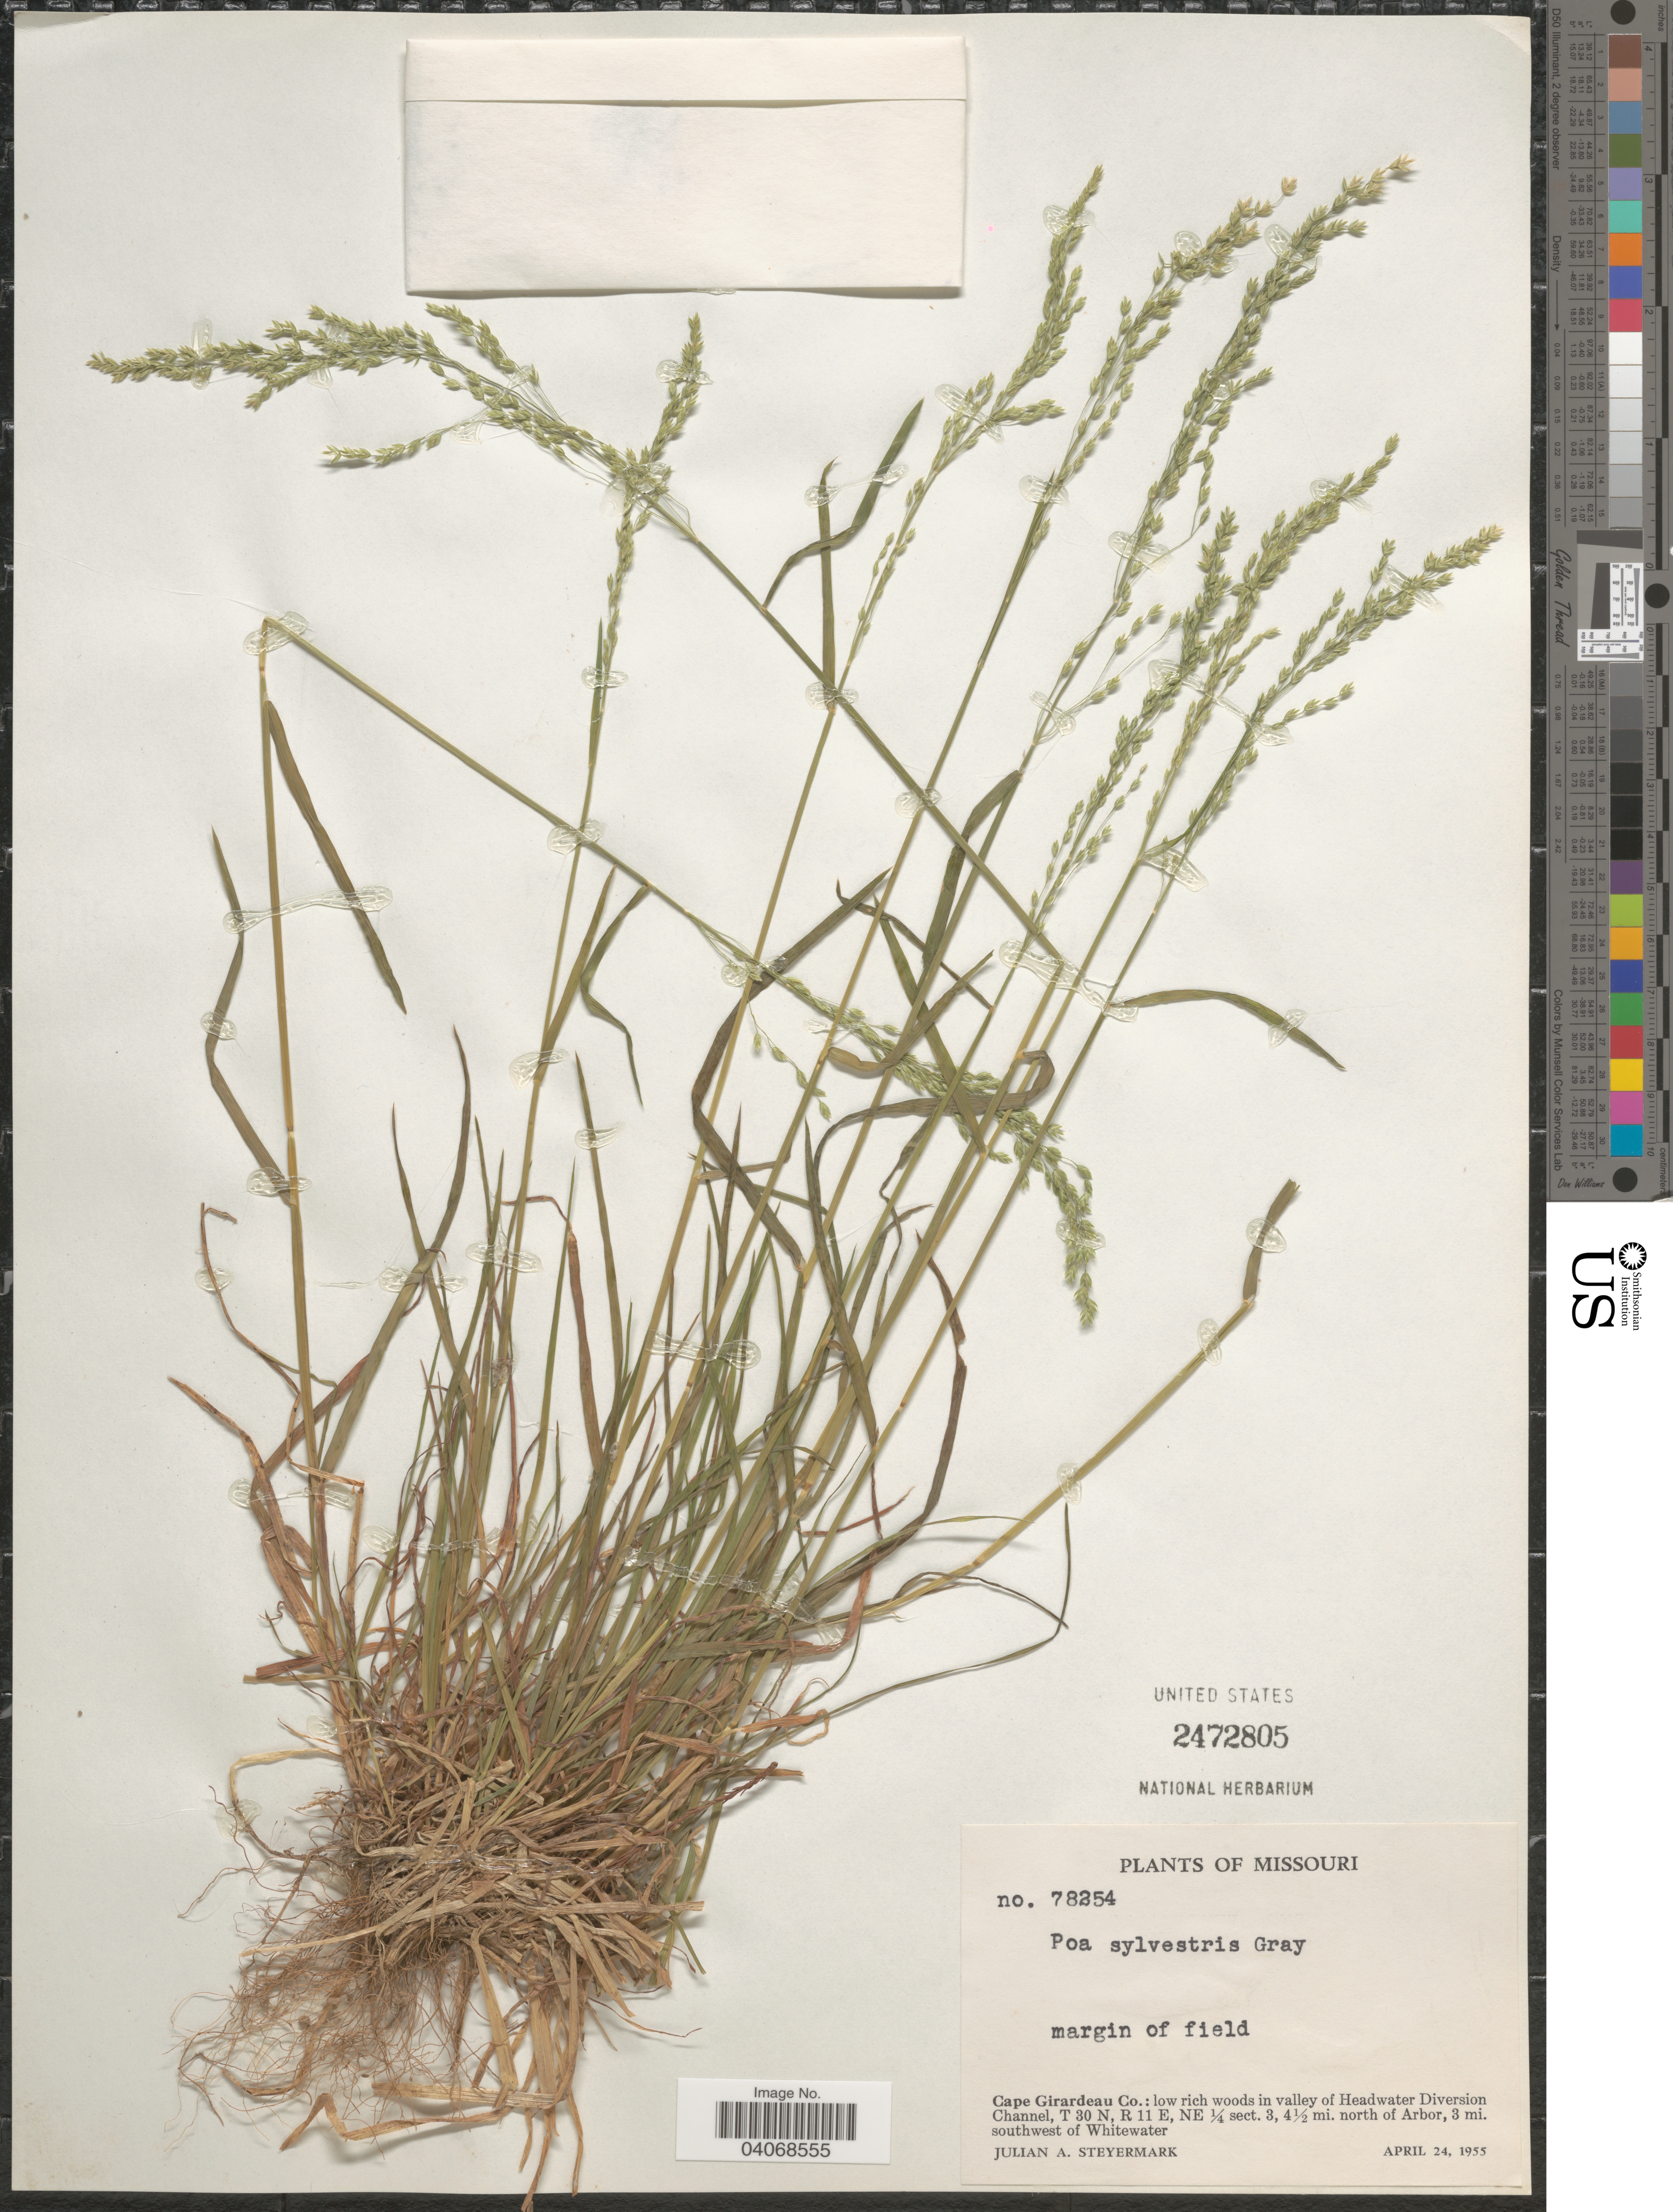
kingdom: Plantae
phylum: Tracheophyta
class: Liliopsida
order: Poales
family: Poaceae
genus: Poa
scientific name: Poa sylvestris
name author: A. Gray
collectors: J. Steyermark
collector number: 78254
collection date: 1955-04-24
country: United States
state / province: Missouri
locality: Margin of field. Cape Girardeau Co.: low rich woods in valley of Headwater Diversion Channel, T 30 N, R 11 E, NE ¼ sect. 3, 4½ mi. north of Arbor, 3 mi. southwest of Whitewater.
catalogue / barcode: US 2472805